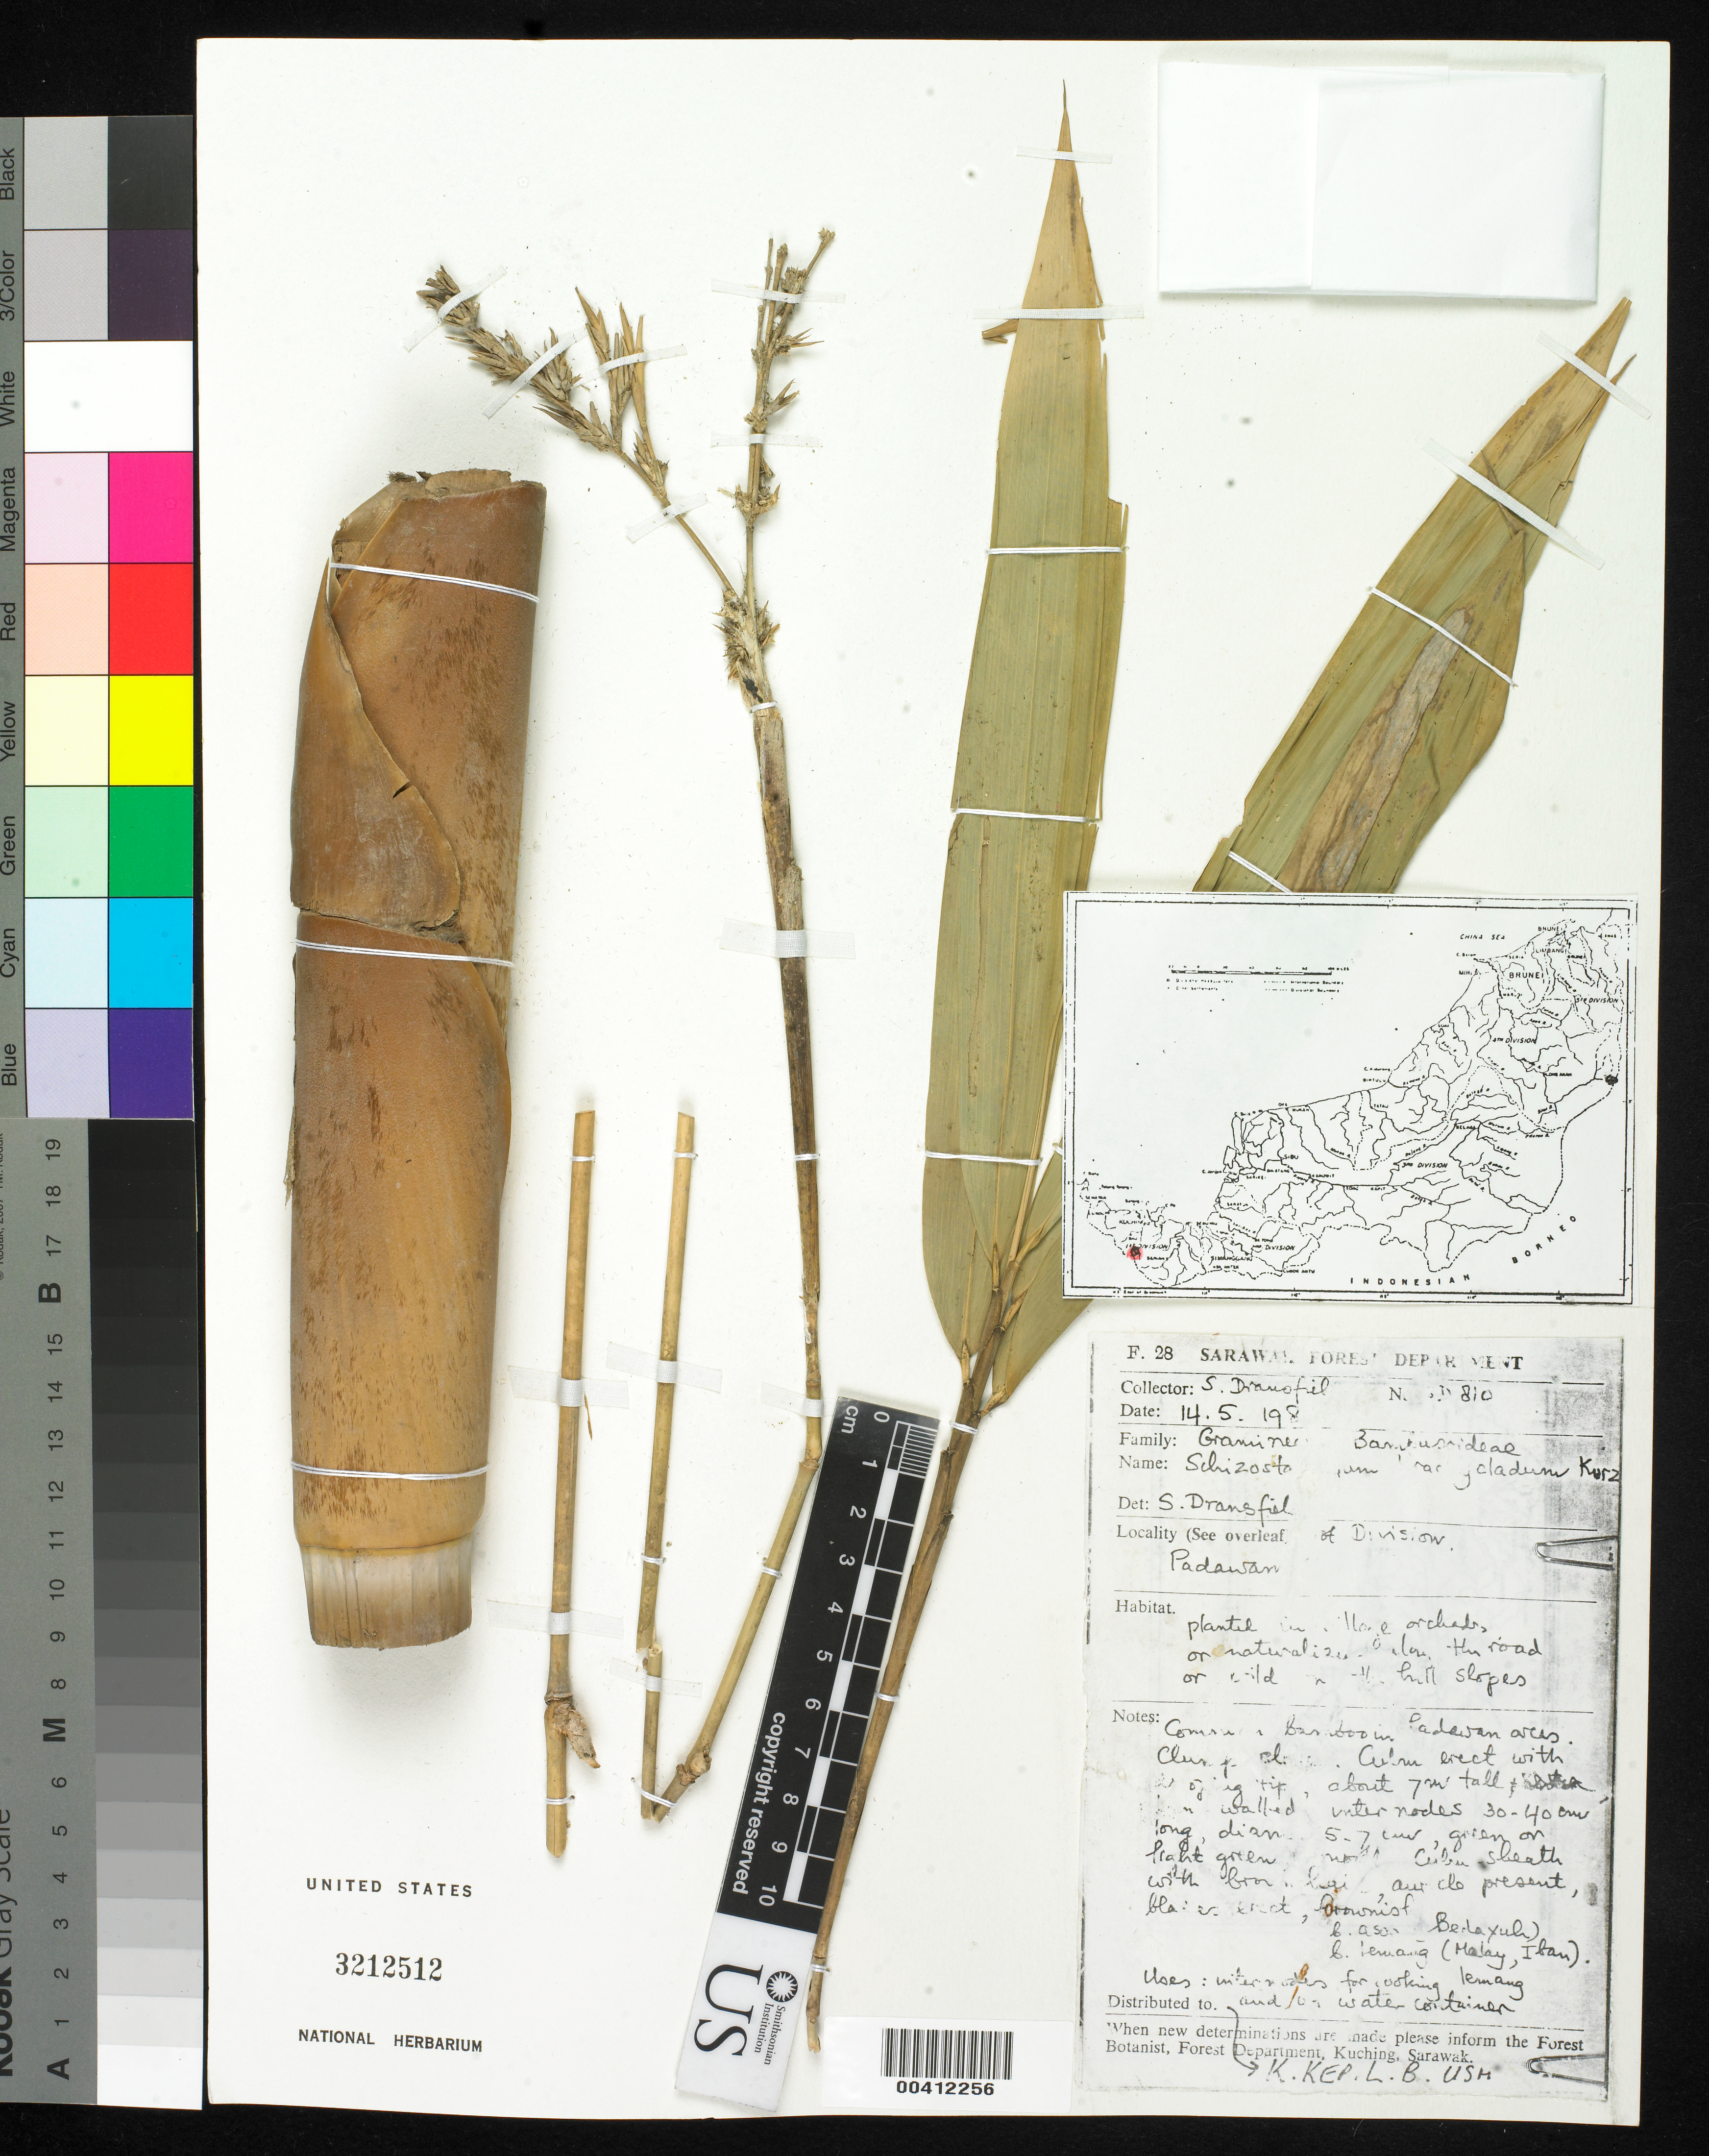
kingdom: Plantae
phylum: Tracheophyta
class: Liliopsida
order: Poales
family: Poaceae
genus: Schizostachyum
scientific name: Schizostachyum brachycladum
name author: (Kurz ex Munro) Kurz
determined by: Dransfield, S.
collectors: S. Dransfield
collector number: SD 810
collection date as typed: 14 May 1981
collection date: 1981-05-14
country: Malaysia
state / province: Sarawak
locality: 1st division, Padawan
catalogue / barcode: US 3212512